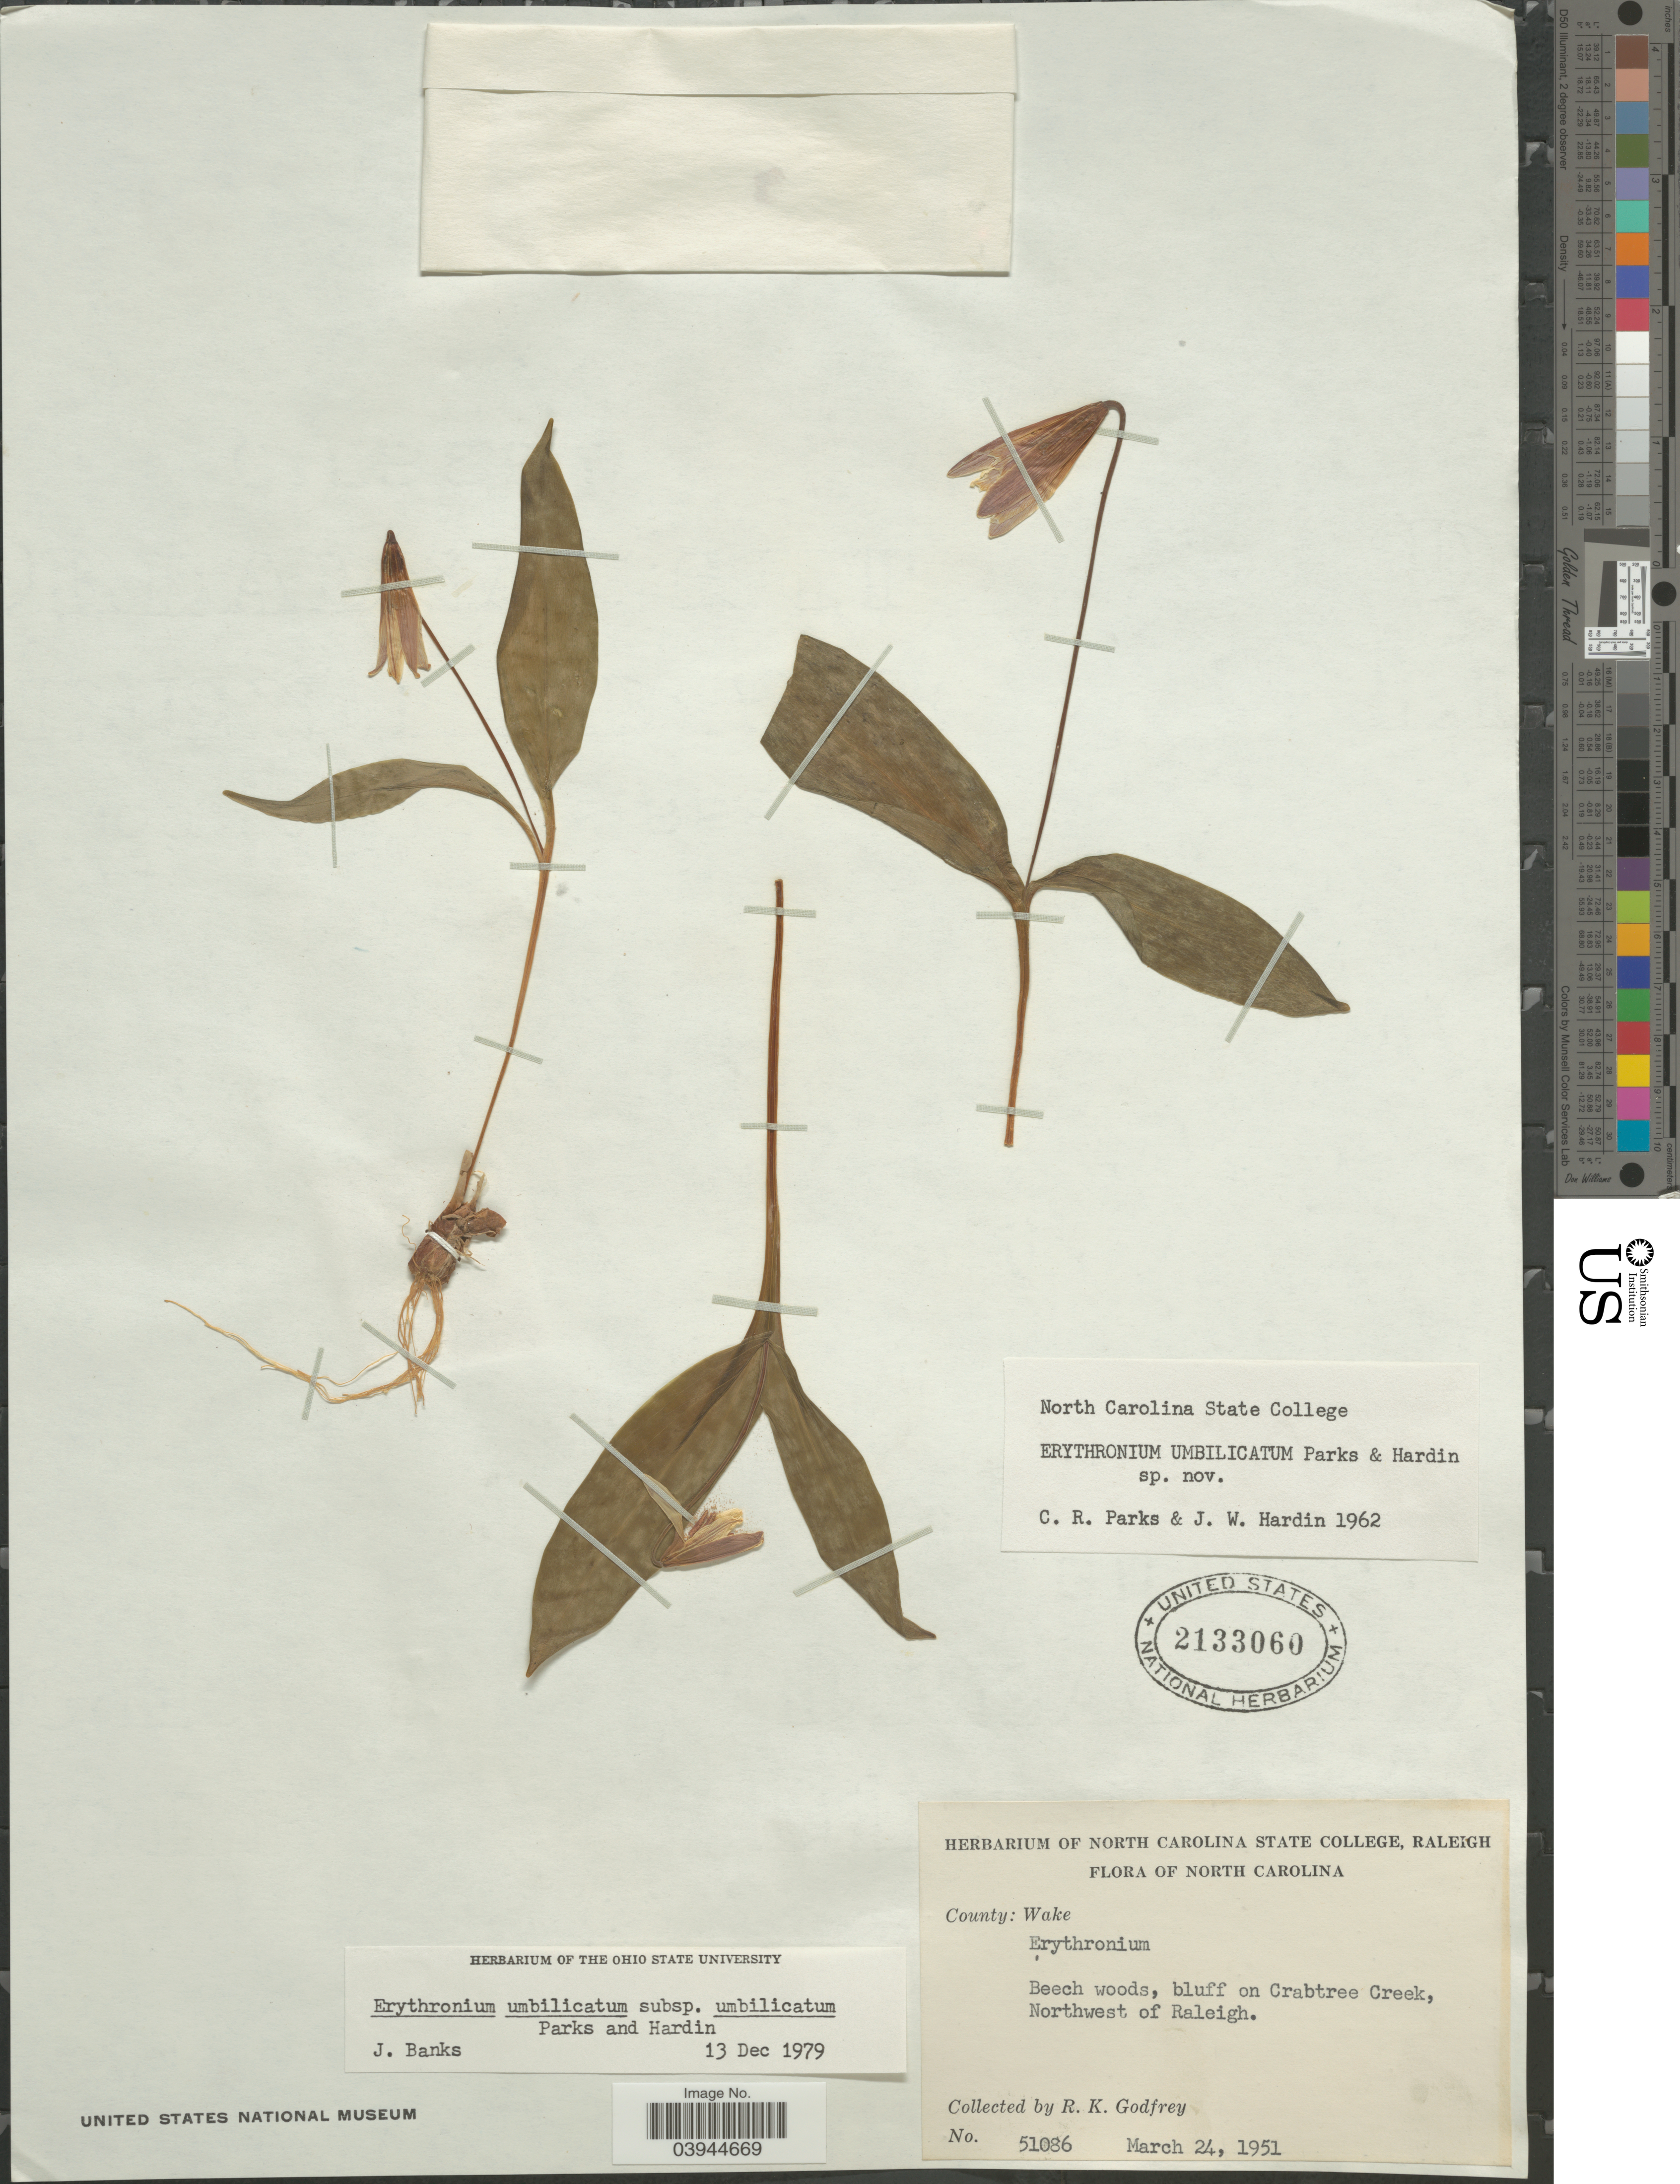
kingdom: Plantae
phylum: Tracheophyta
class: Liliopsida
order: Liliales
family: Liliaceae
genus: Erythronium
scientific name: Erythronium umbilicatum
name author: C.R. Parks & Hardin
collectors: R. K. Godfrey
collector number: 51086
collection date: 1951-03-24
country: United States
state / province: North Carolina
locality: County: Wake. Beech woods, bluff on Crabtree Creek, Northwest of Raleigh.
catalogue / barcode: US 2133060